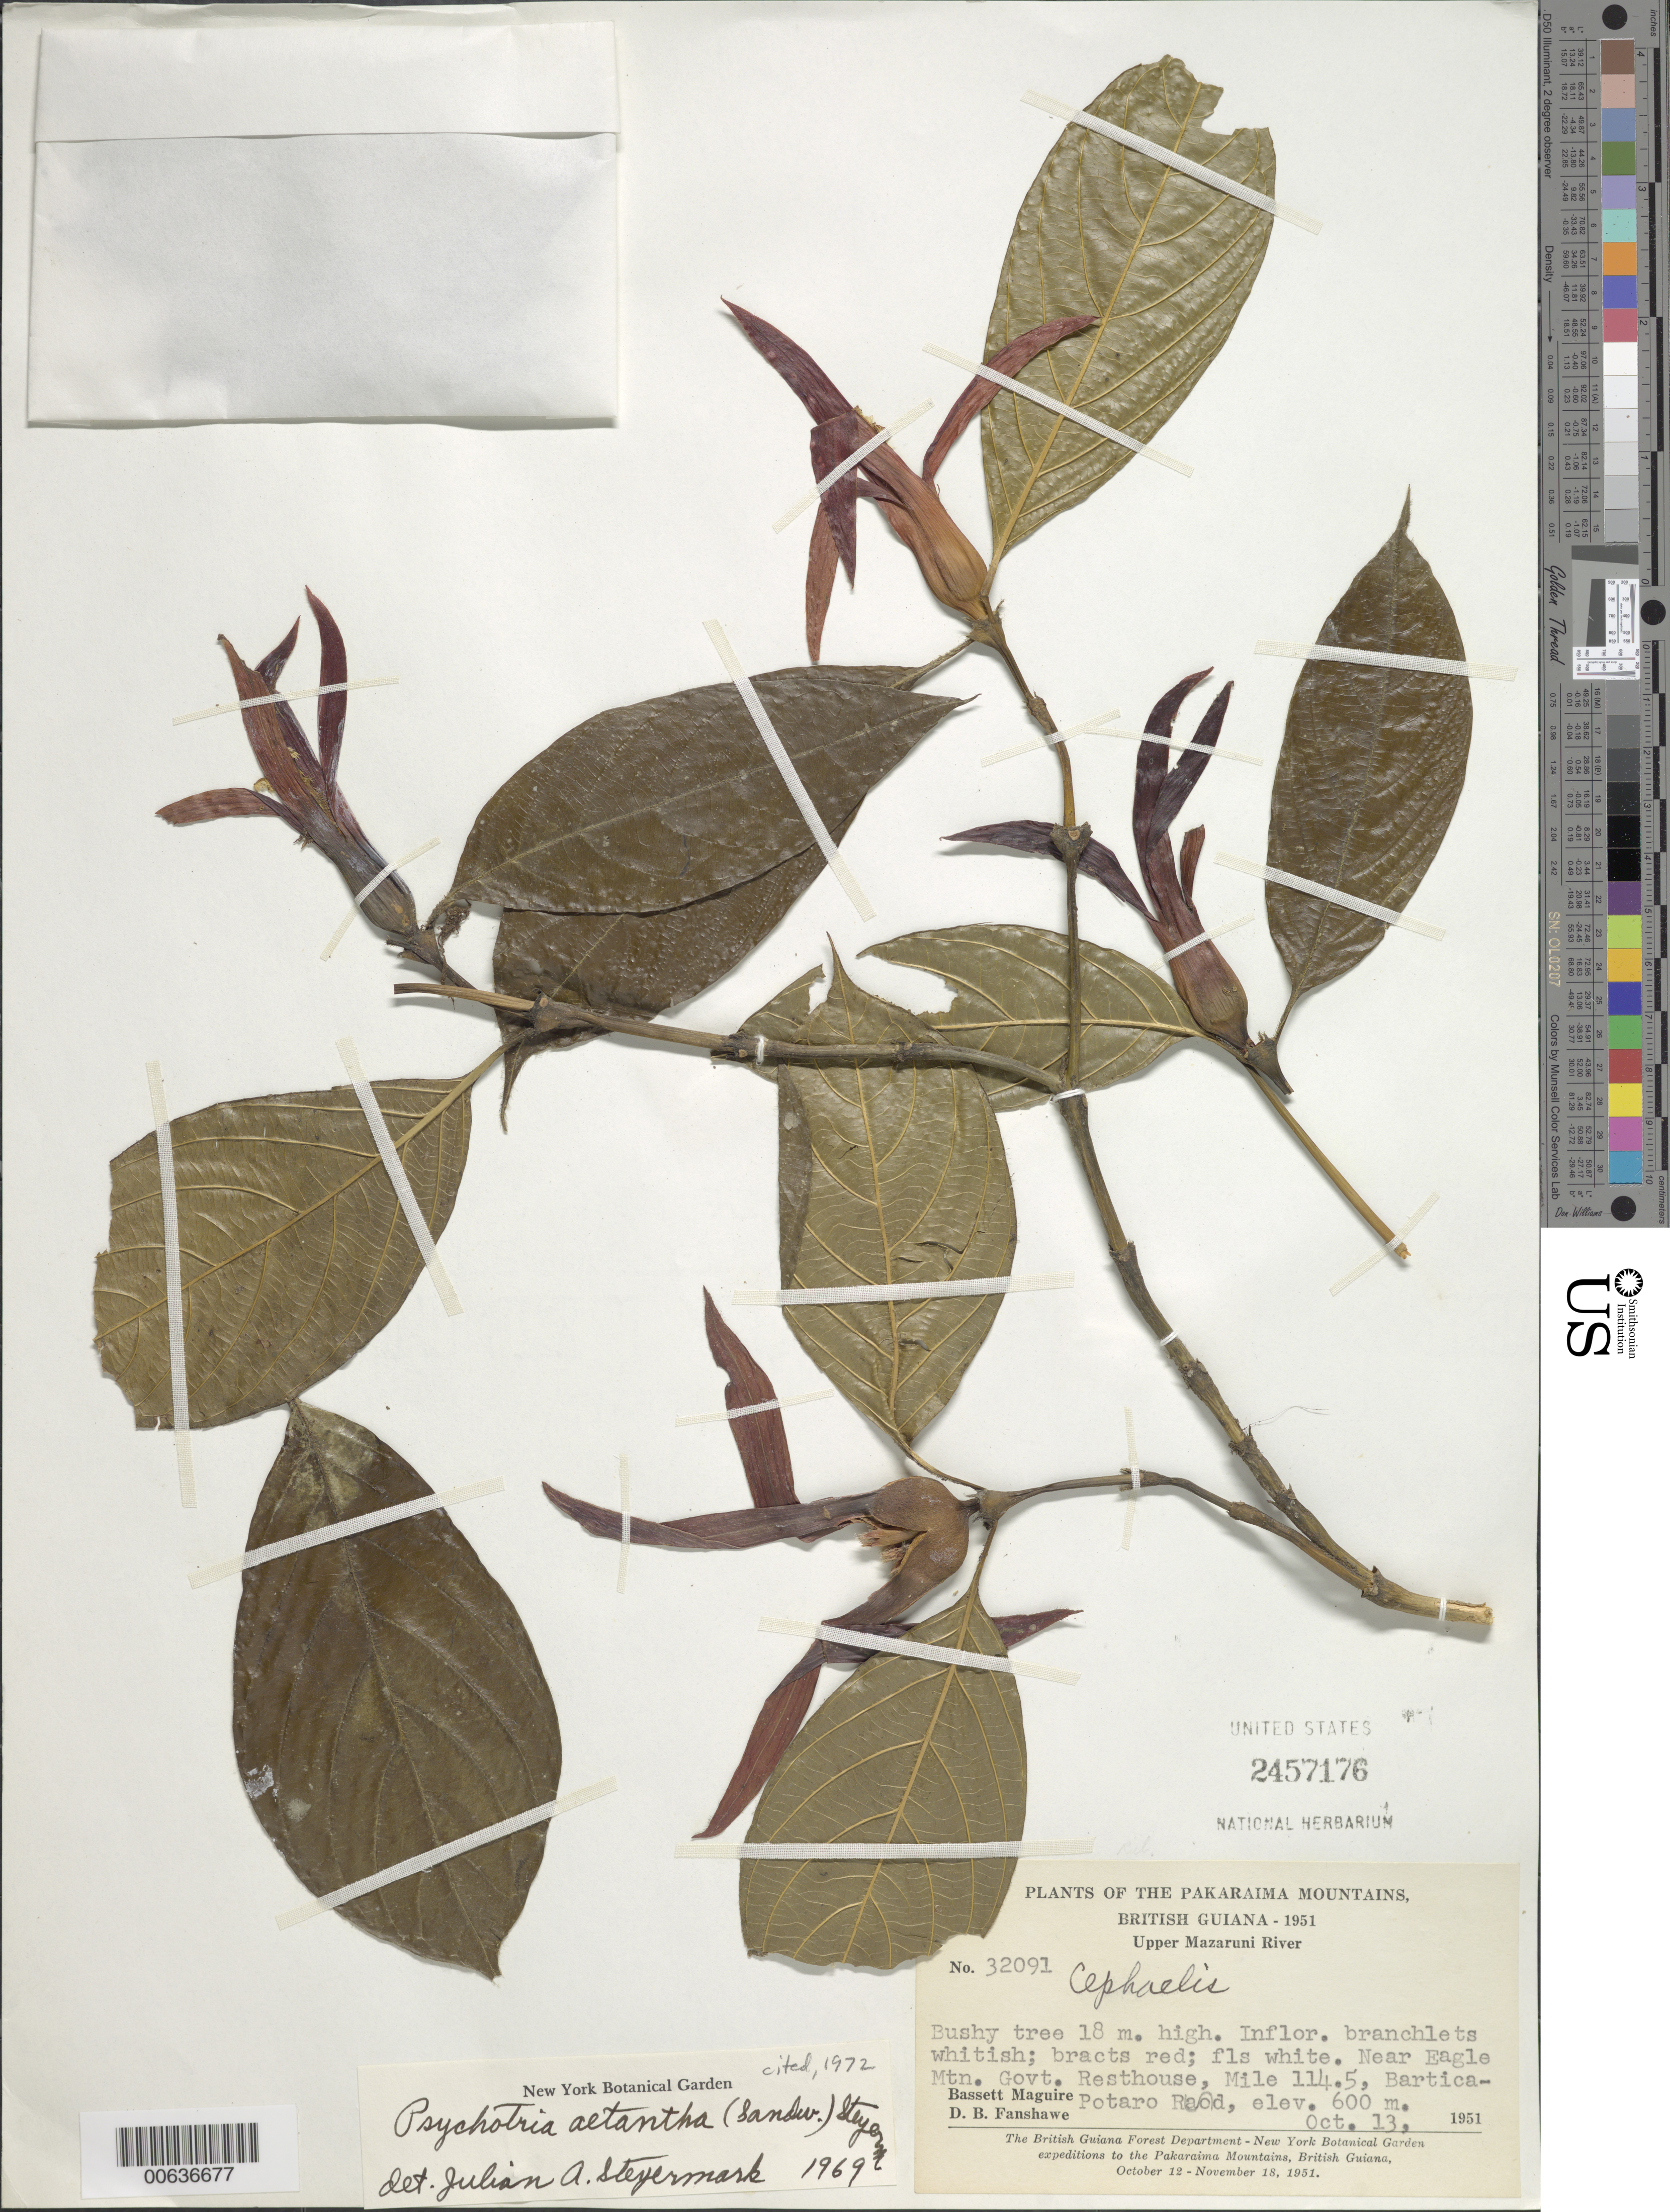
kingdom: Plantae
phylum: Tracheophyta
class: Magnoliopsida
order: Gentianales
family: Rubiaceae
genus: Palicourea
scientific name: Palicourea aetantha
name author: (Sandw.) Delprete & J.H. Kirkbr.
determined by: Kirkbride, J. H., Jr.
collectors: B. Maguire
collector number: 32091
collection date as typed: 13-Oct-51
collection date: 1951-10-13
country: Guyana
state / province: Potaro-Siparuni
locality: Bartica-Potaro Road, mile 114.5, near Mtn. Govt. Resthouse, Mahdia River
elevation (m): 600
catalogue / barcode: US 2457176